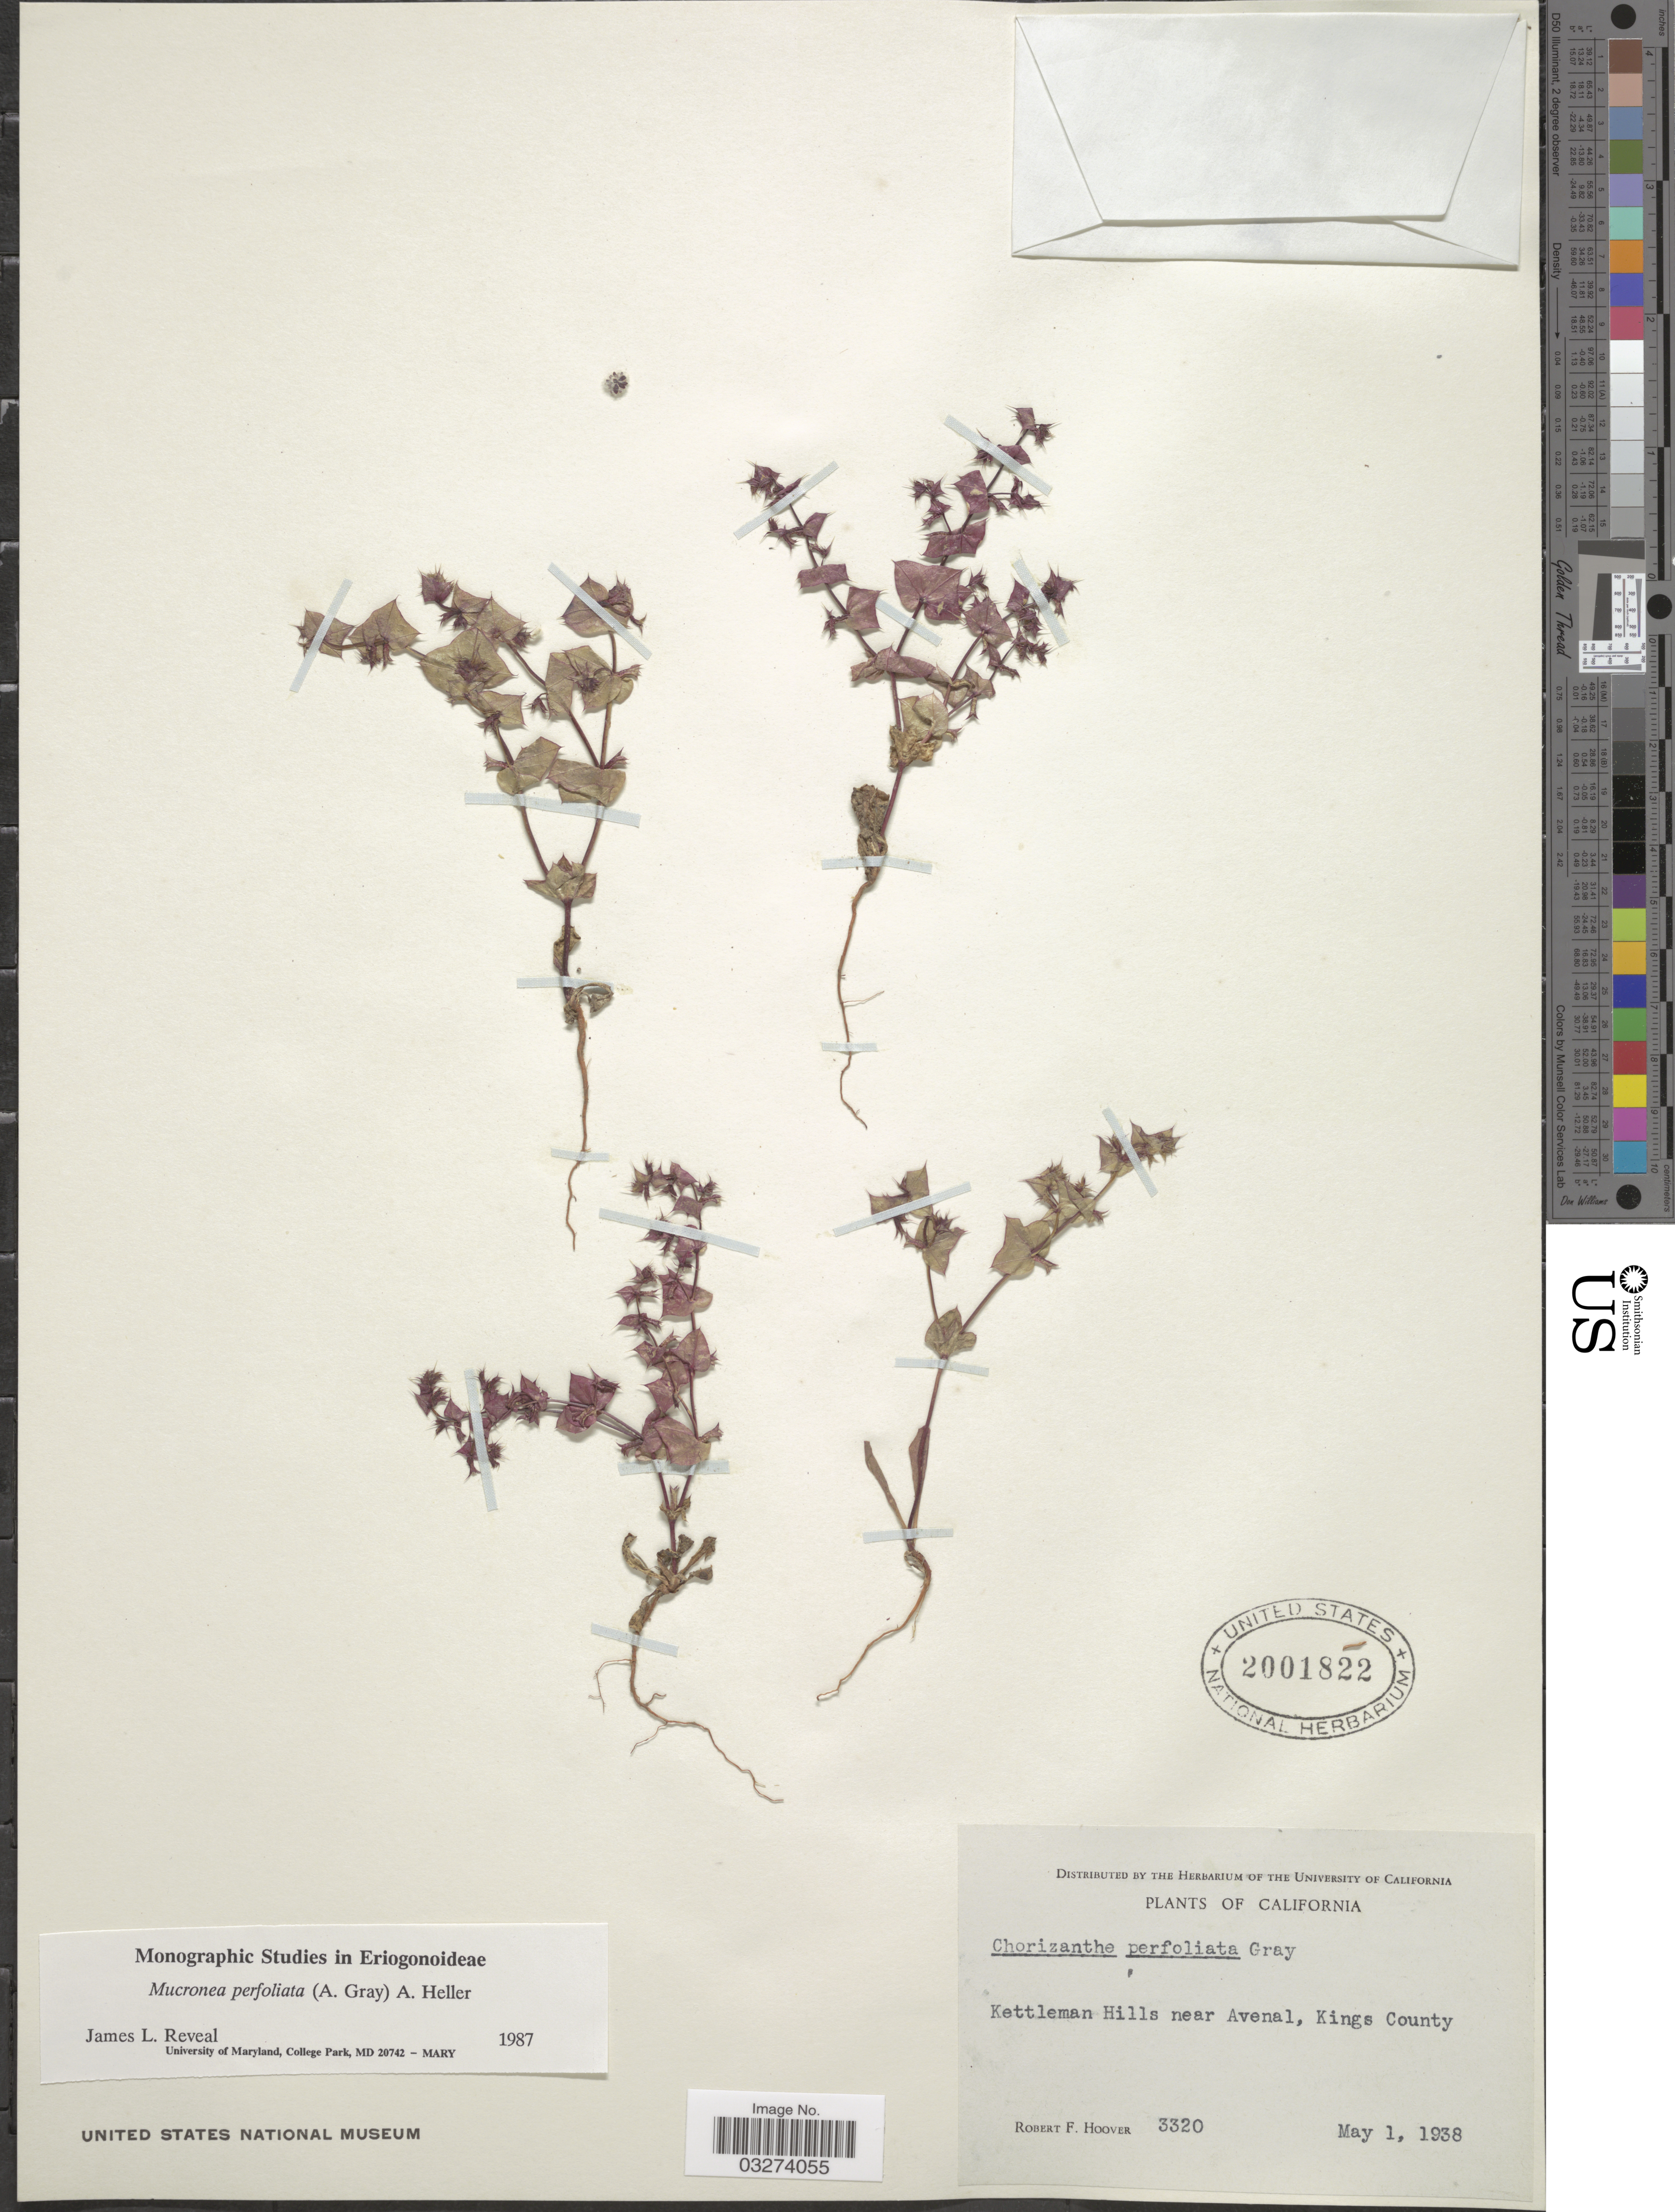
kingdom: Plantae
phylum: Tracheophyta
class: Magnoliopsida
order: Caryophyllales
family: Polygonaceae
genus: Mucronea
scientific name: Mucronea perfoliata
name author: (A. Gray) A. Heller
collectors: R. F. Hoover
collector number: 3320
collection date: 1938-05-01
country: United States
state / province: California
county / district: Kings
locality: Kettleman Hills near Avenal, Kings County.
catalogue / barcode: US 2001822